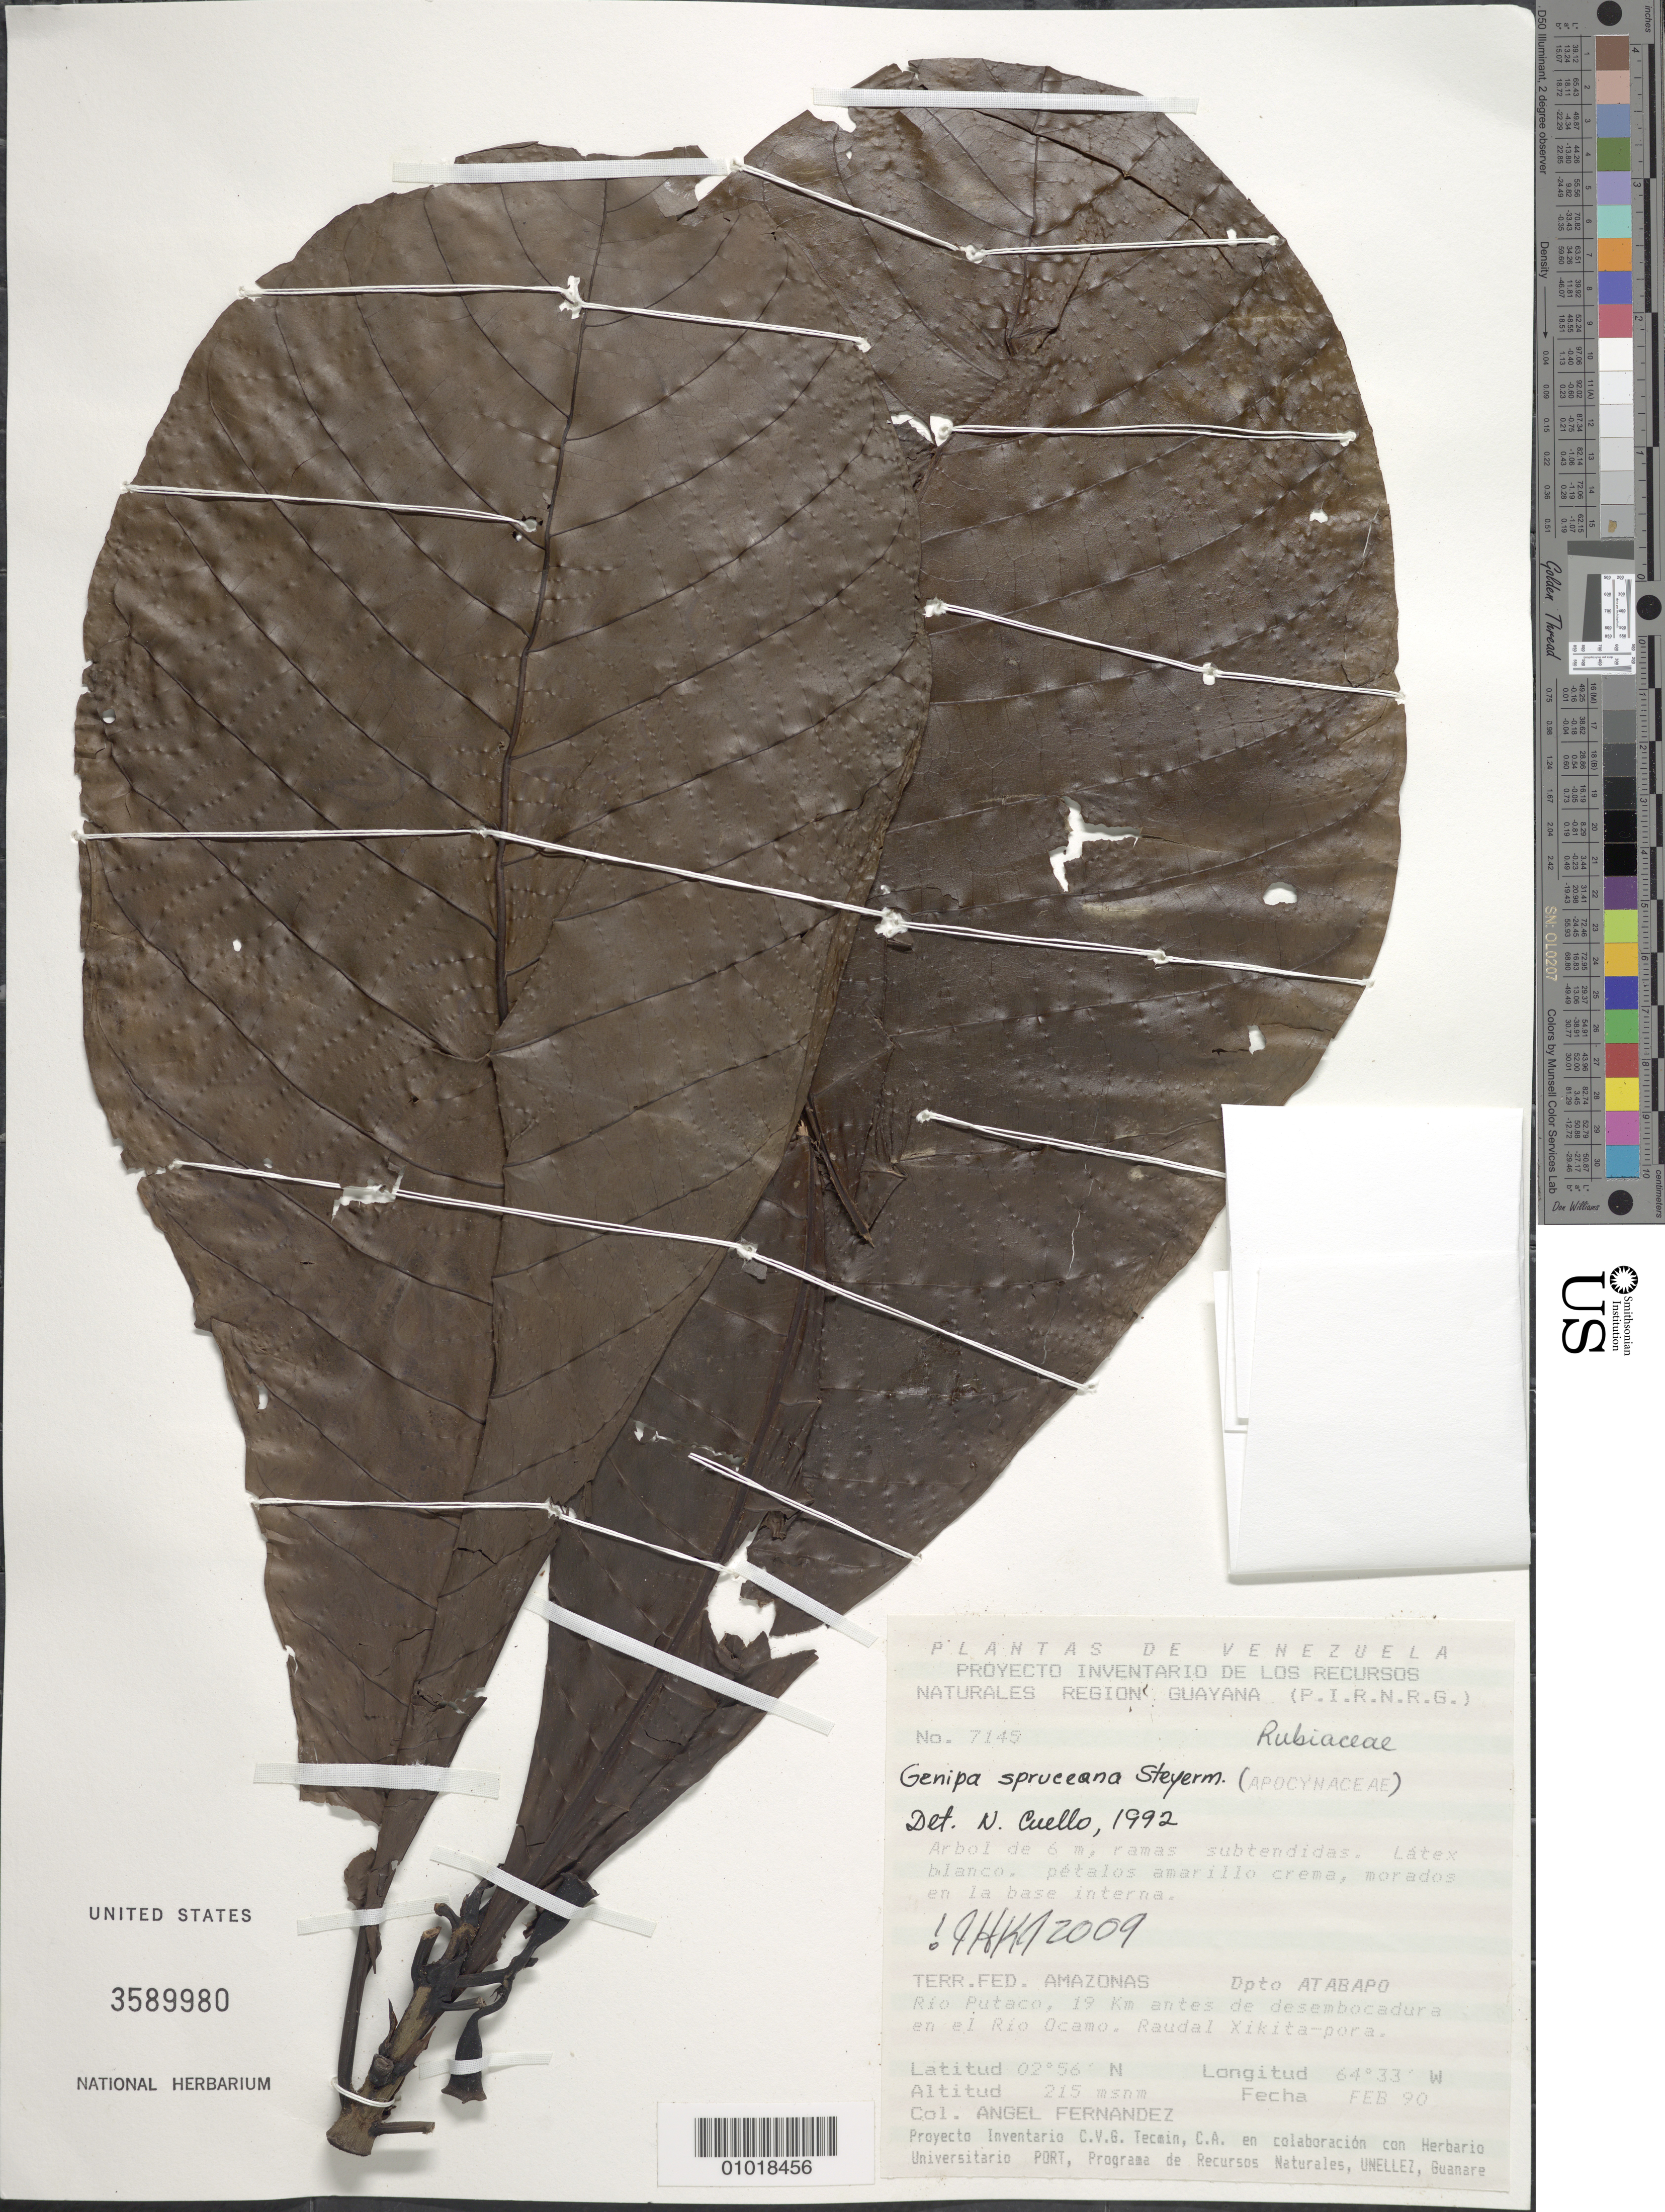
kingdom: Plantae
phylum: Tracheophyta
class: Magnoliopsida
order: Gentianales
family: Rubiaceae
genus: Genipa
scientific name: Genipa spruceana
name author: Steyerm.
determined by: Kirkbride, J. H.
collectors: A. Fernández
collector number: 7145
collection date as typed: Feb-90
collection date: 1990-02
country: Venezuela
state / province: Amazonas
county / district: Atabapo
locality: Rio Putaco, 19 km antes de desembocadura en el Rio Ocamo. Raudal Xikita-pora.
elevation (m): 215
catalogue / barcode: US 3589980